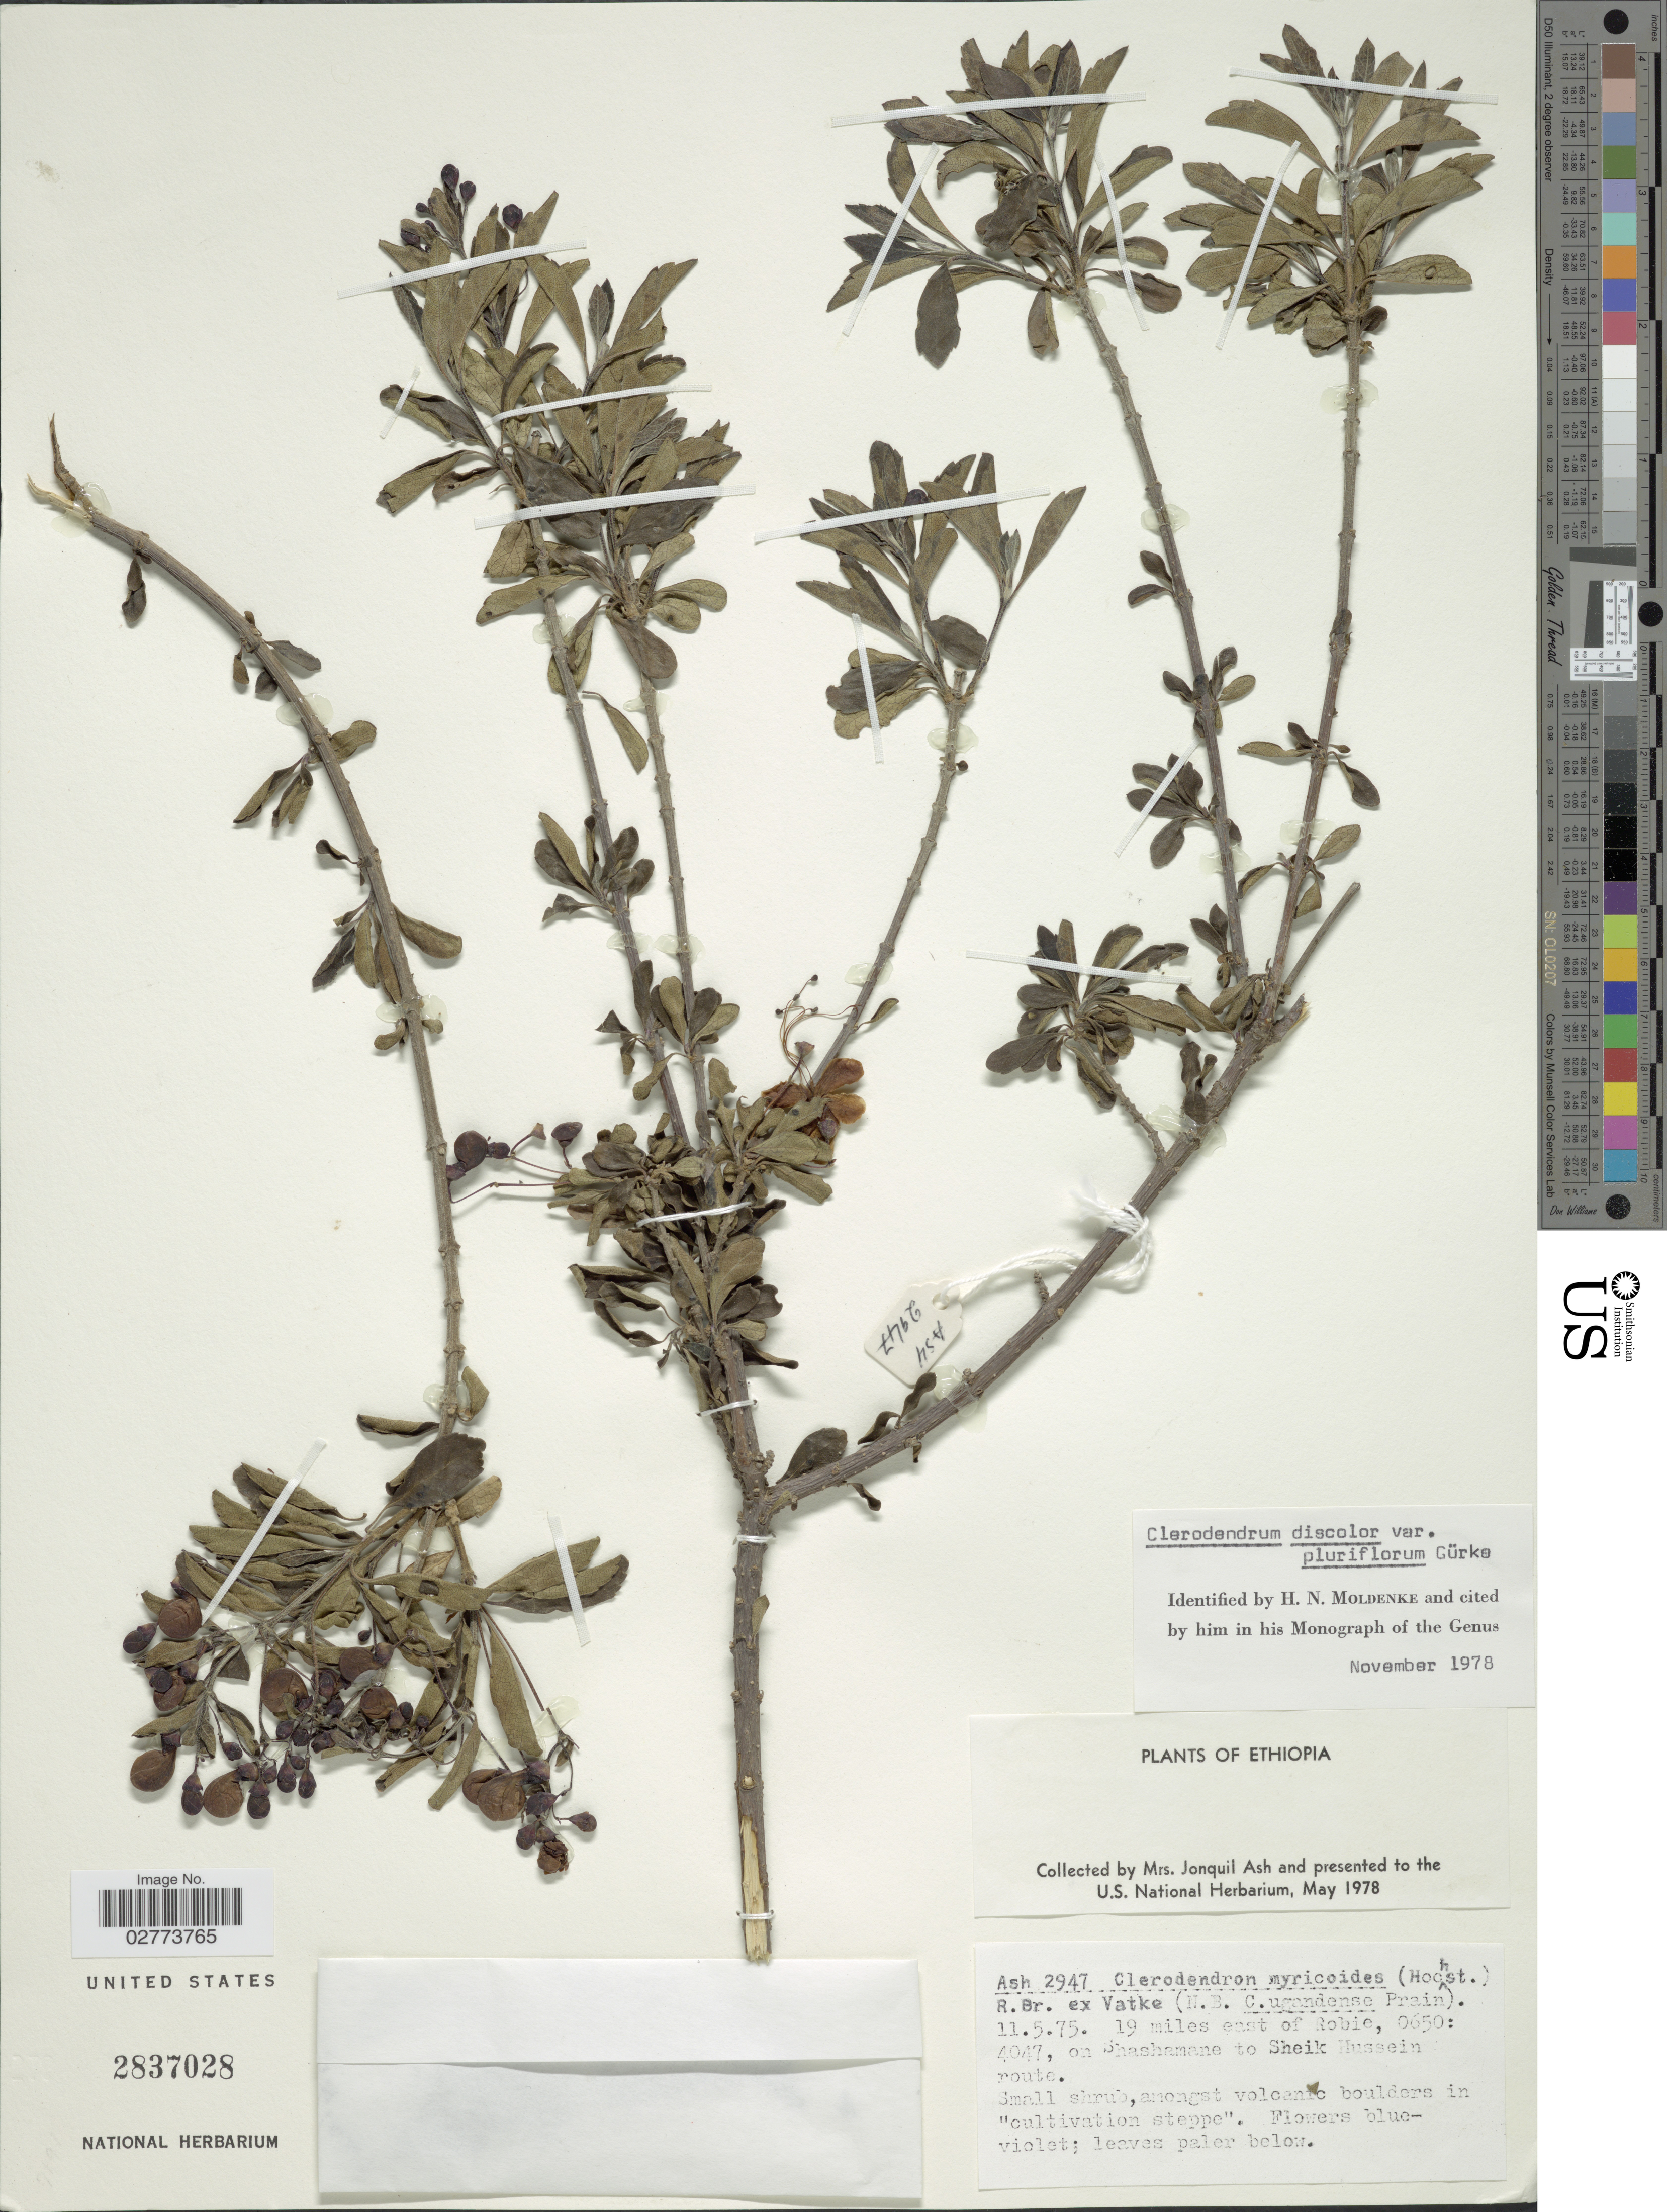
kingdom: Plantae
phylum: Tracheophyta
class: Magnoliopsida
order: Lamiales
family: Lamiaceae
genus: Clerodendrum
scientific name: Clerodendrum discolor var. pluriflorum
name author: Gürke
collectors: J. Ash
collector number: Ash2947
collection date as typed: Transcribed d/m/y: 11/5/75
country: Ethiopia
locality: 19 miles east of Robie, 0650:4047, on Shashamane to Sheik Hussein route.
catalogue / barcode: US 2837028